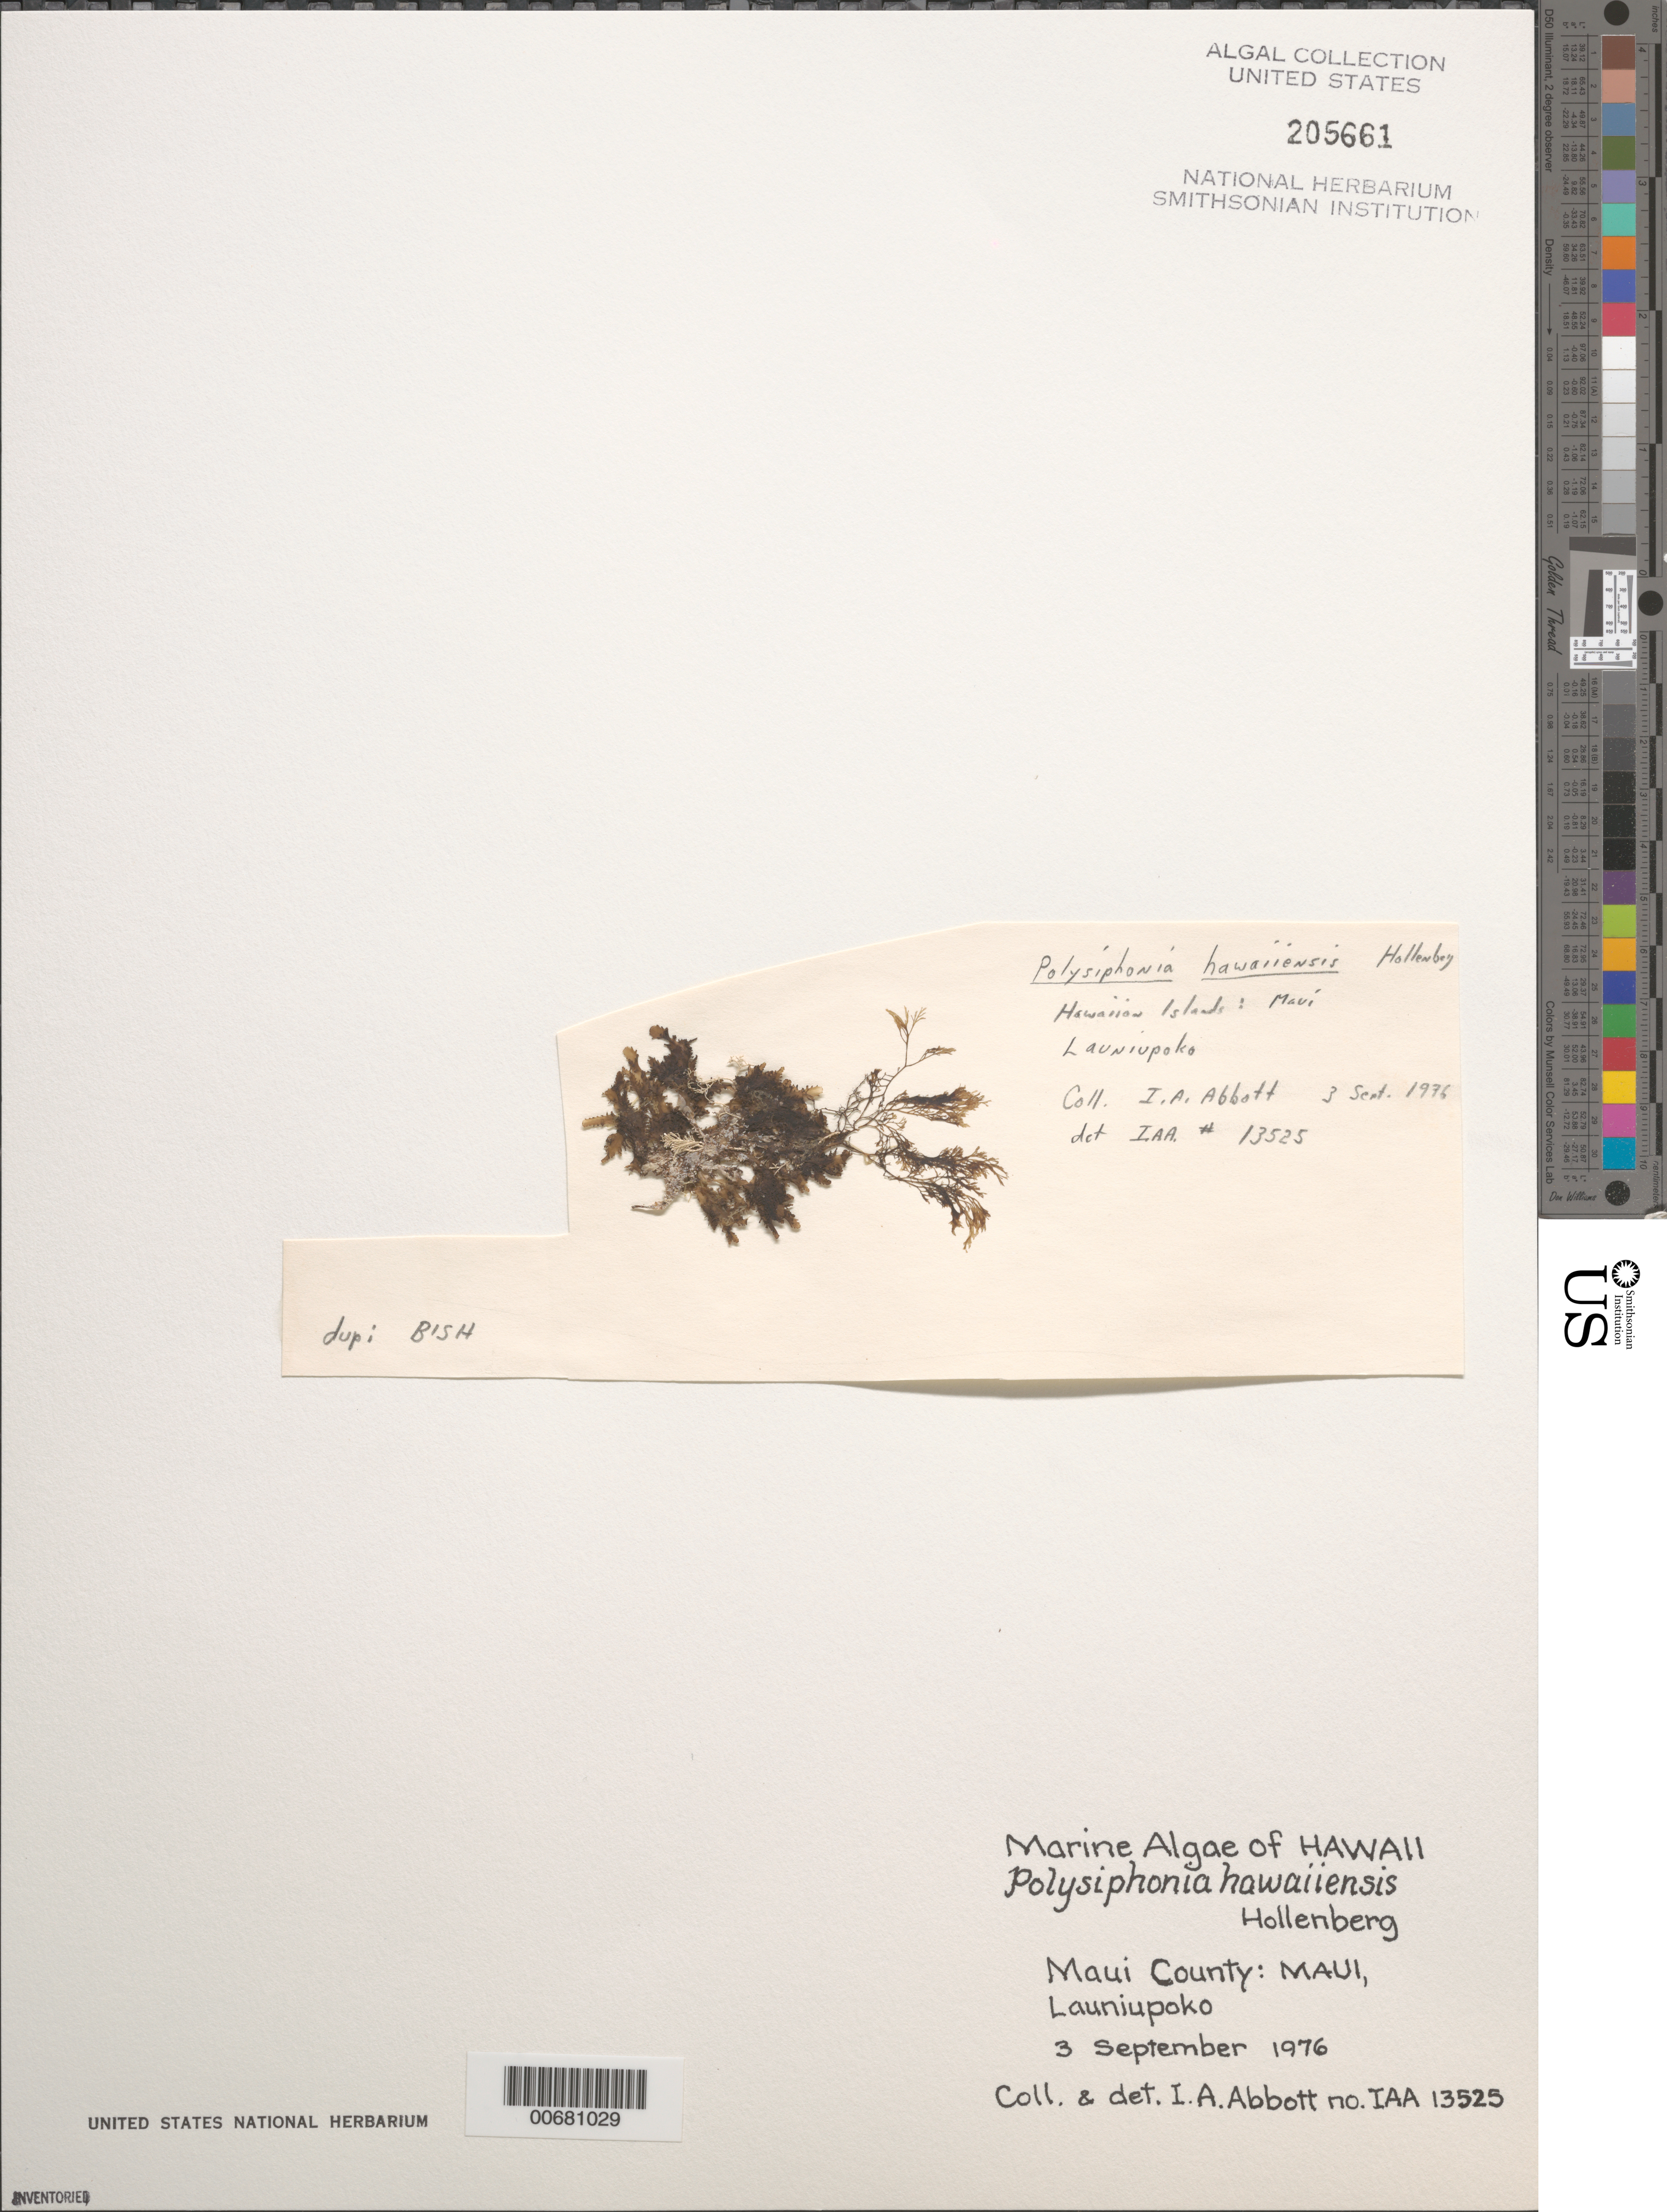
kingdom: Plantae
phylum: Rhodophyta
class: Florideophyceae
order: Ceramiales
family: Rhodomelaceae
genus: Melanothamnus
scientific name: Melanothamnus hawaiiensis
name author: (Hollenb.) Diaz-Tapia & Maggs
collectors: I. A. Abbott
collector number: IAA 13525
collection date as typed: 03 Sep 1976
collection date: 1976-09-03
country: United States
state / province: Hawaii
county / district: Maui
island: Maui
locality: Launiupoko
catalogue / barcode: US 205661